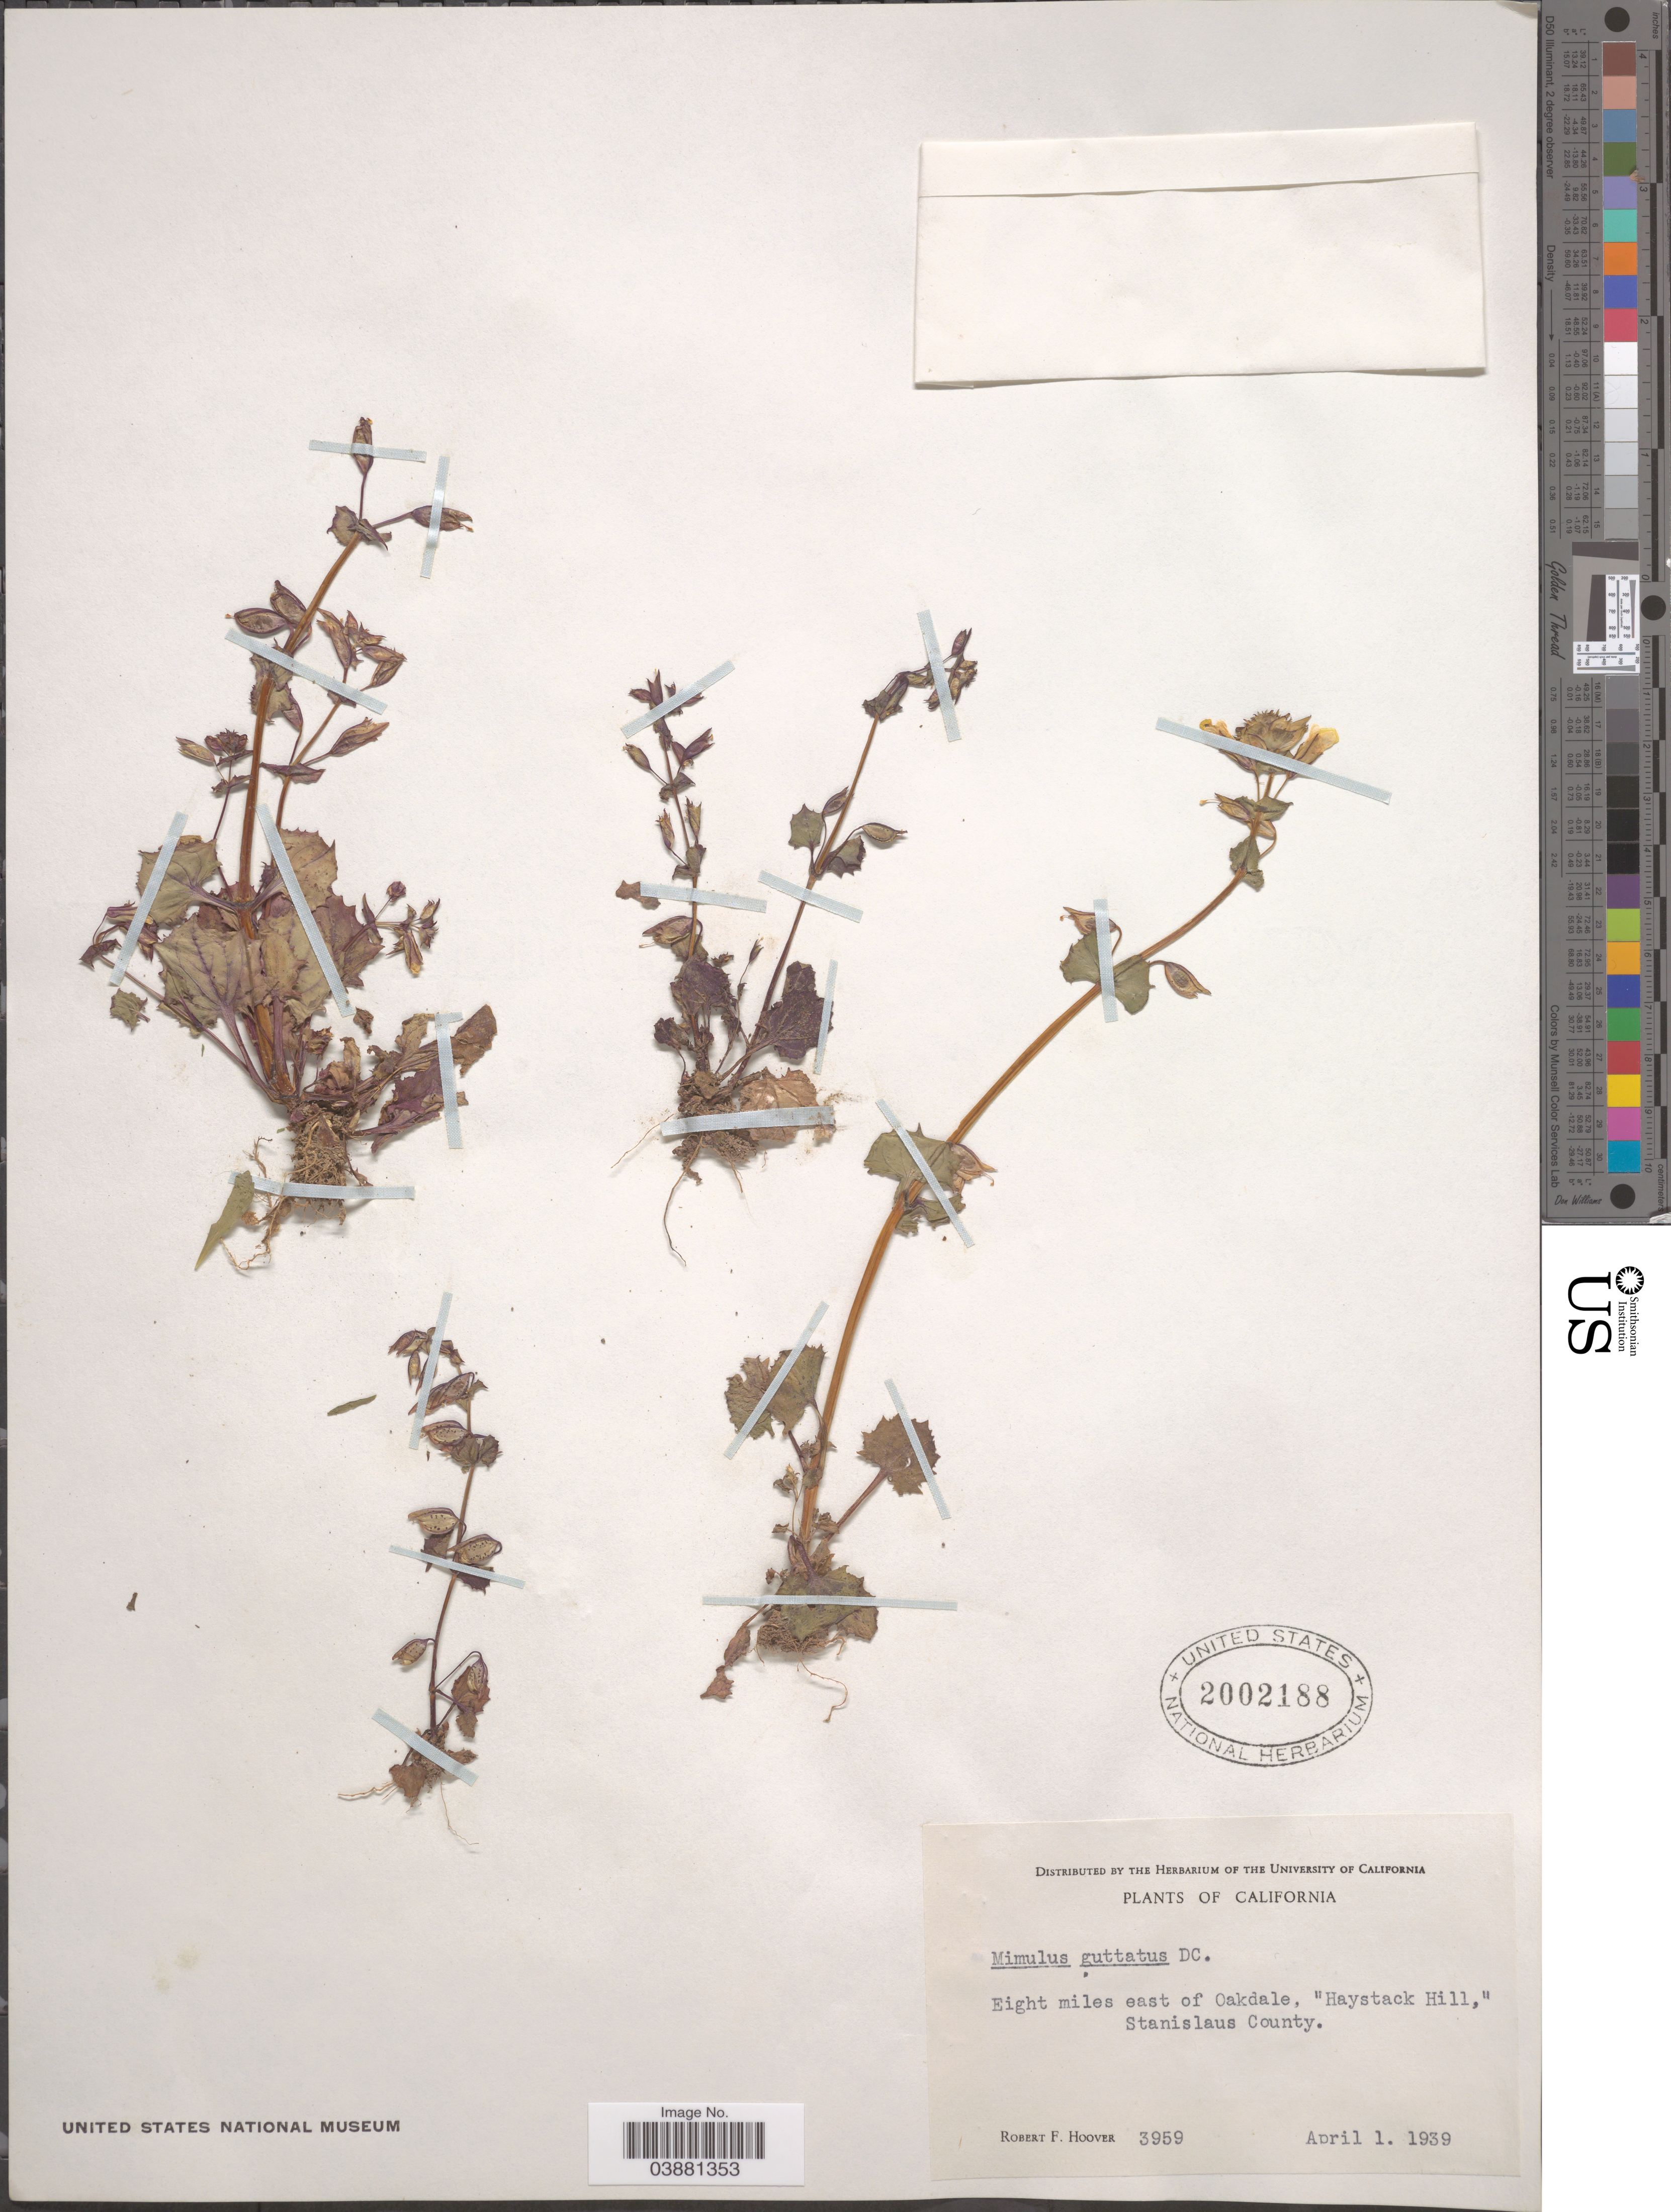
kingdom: Plantae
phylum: Tracheophyta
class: Magnoliopsida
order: Lamiales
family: Phrymaceae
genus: Mimulus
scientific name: Mimulus guttatus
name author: DC.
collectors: R. F. Hoover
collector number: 3959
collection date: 1939-04-01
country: United States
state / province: California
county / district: Stanislaus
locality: Eight miles east of Oakdale, "Haystack Hill," Stanislaus County.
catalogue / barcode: US 2002188